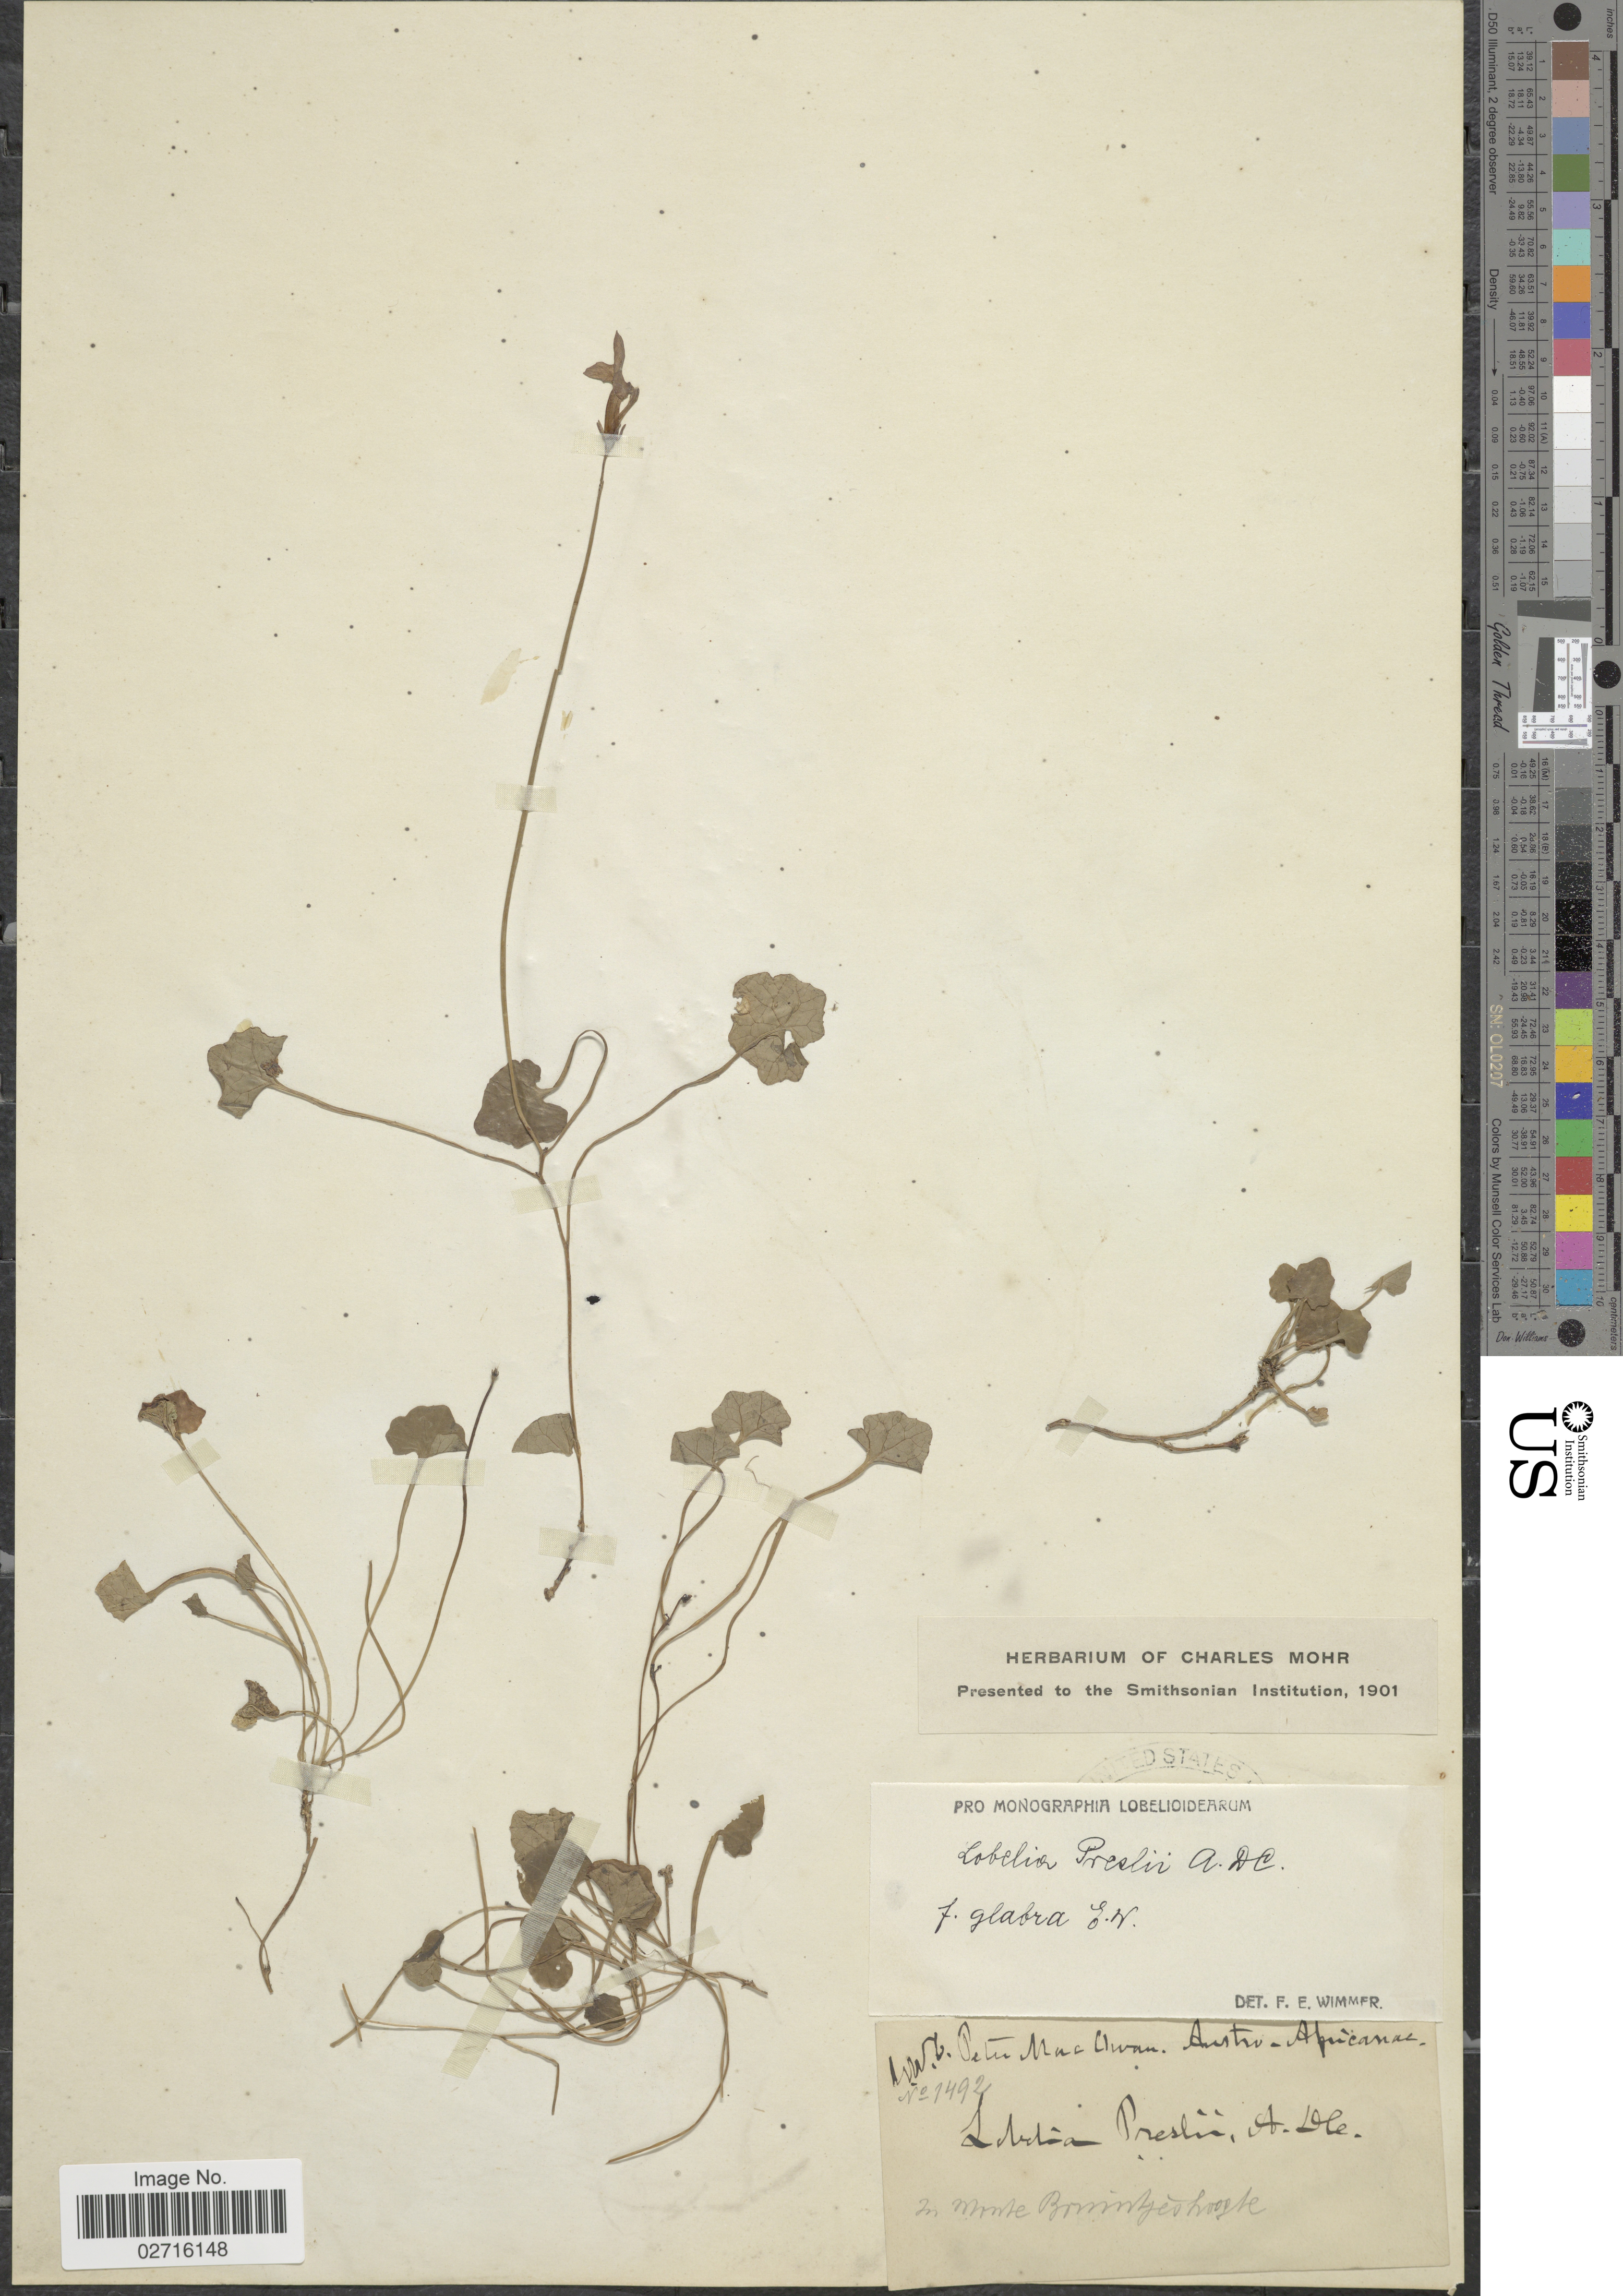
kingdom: Plantae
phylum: Tracheophyta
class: Magnoliopsida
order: Asterales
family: Campanulaceae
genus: Lobelia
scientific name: Lobelia preslii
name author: A. DC.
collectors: P. MacOwan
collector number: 1492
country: South Africa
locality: Austro-Africanae, in monte Brinnyeohoopte [interpreted]